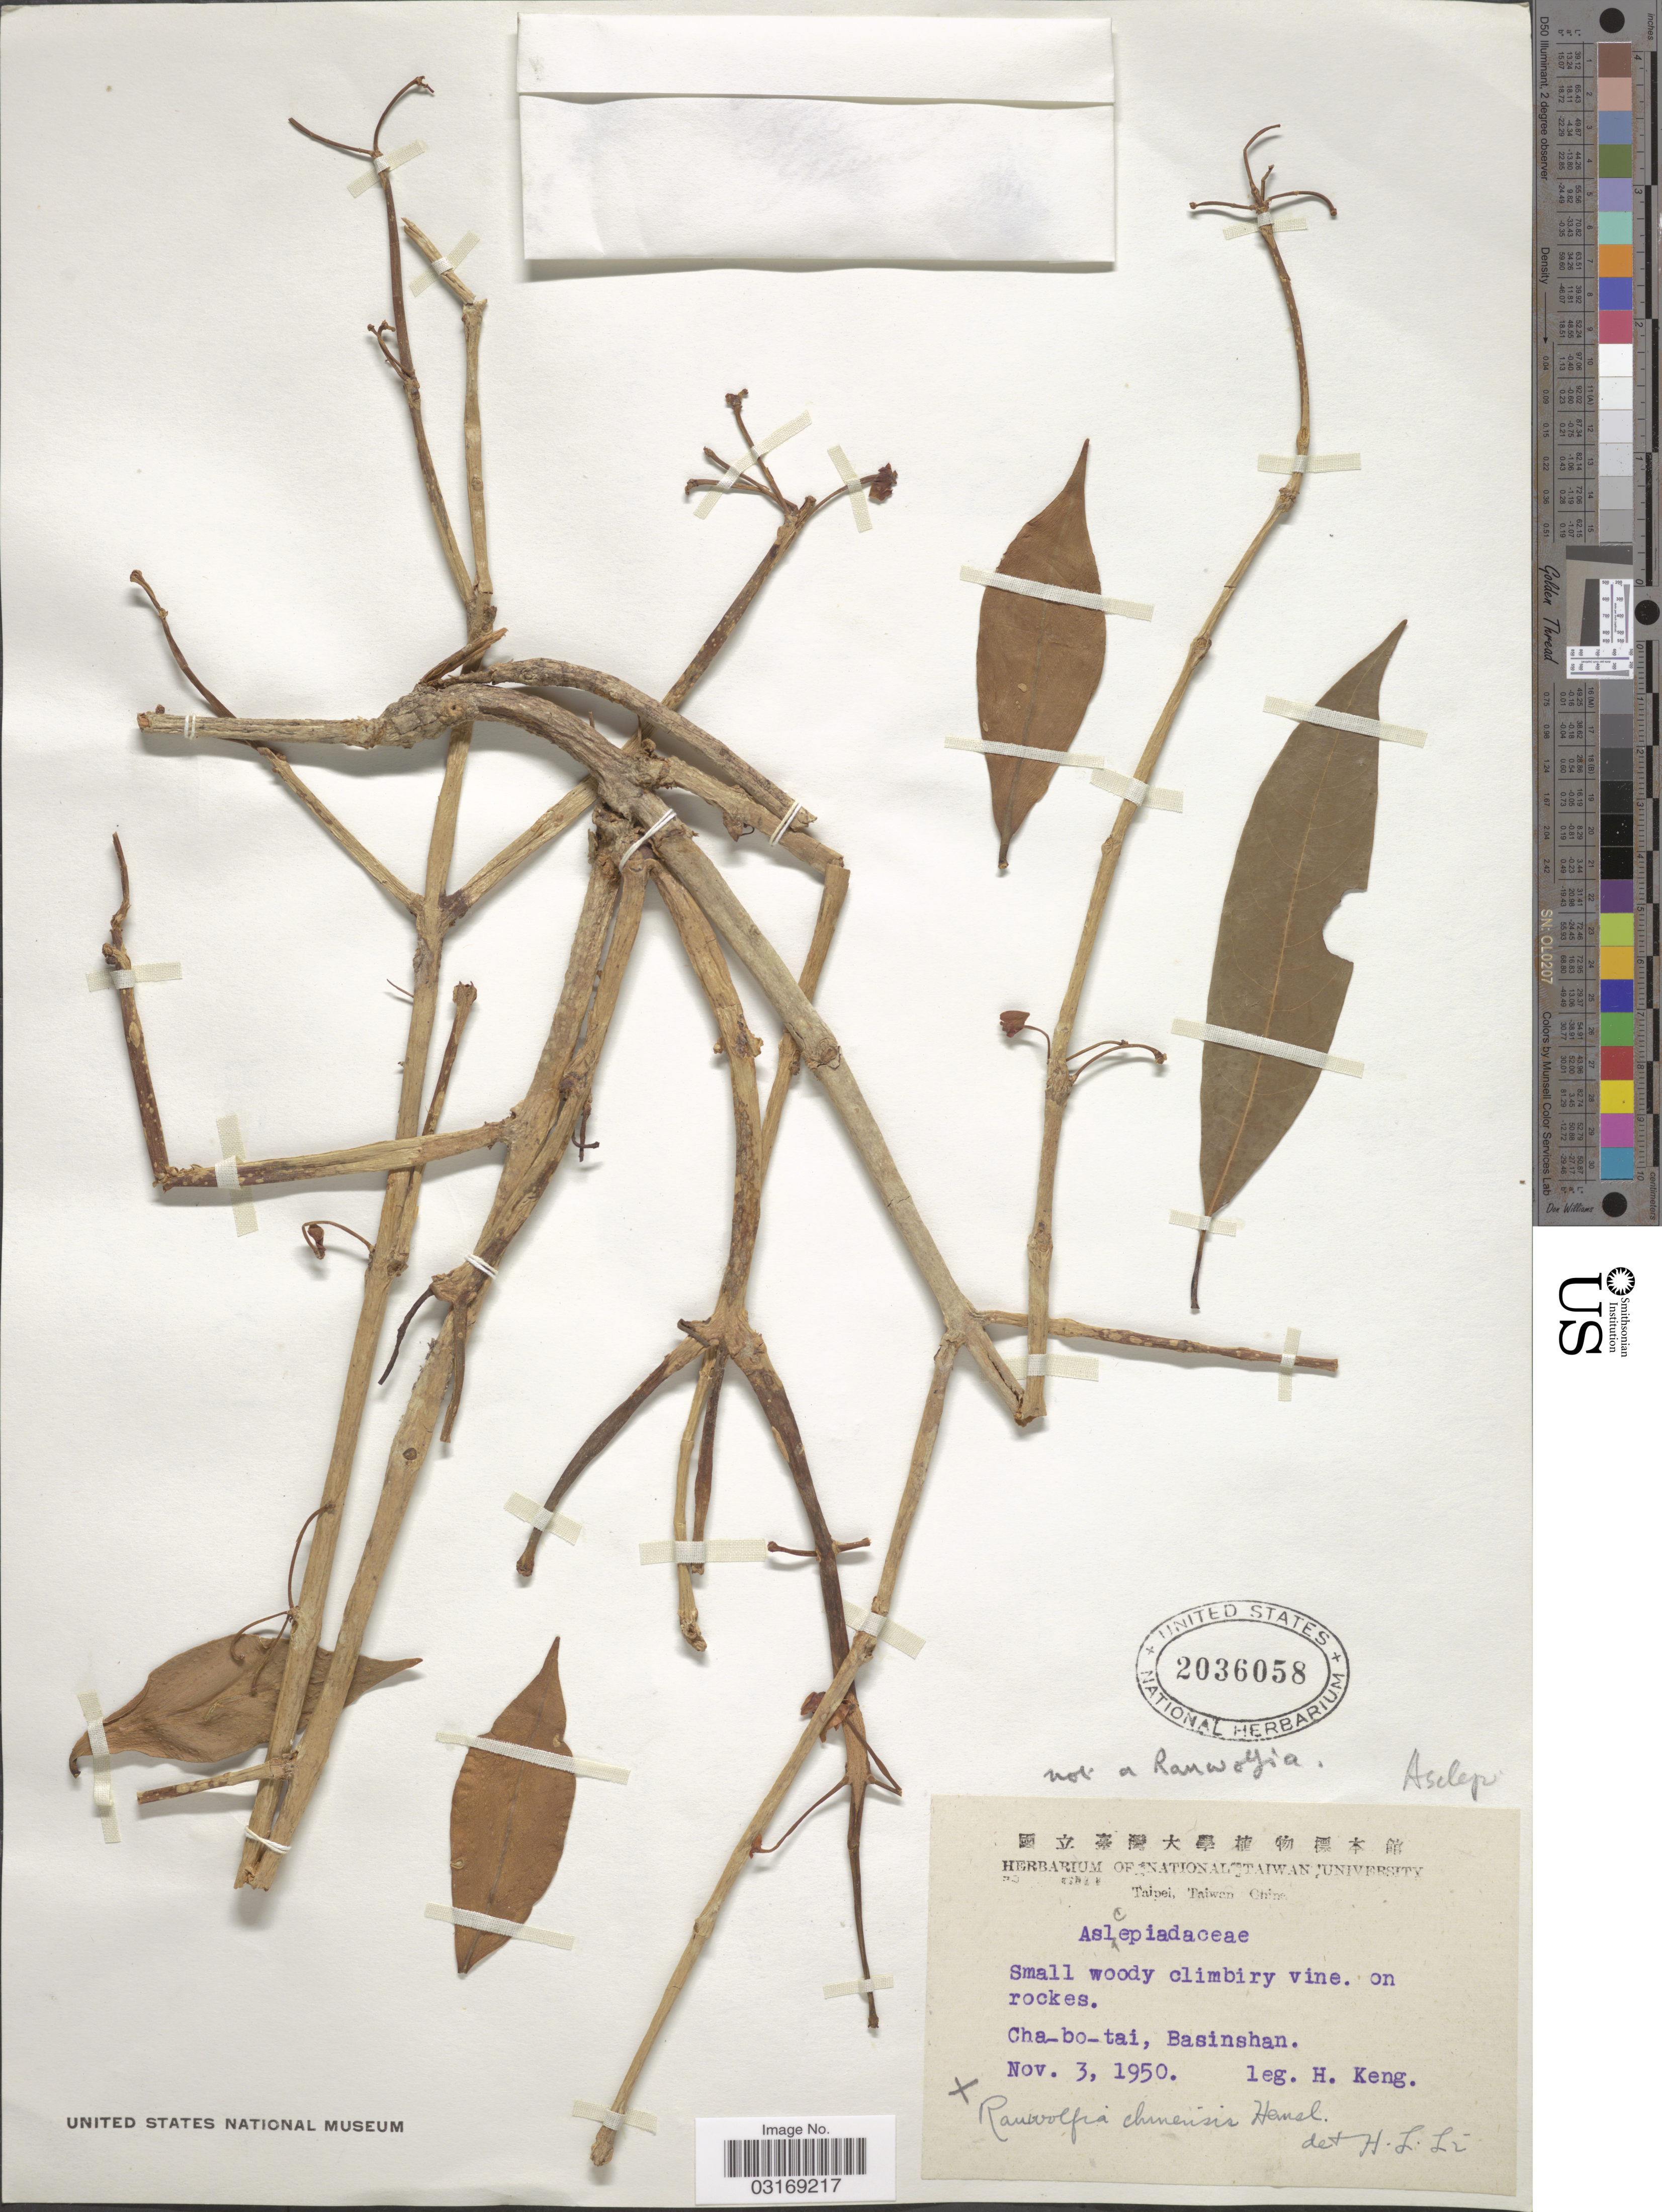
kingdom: Plantae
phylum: Tracheophyta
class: Magnoliopsida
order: Gentianales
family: Apocynaceae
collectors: H. Keng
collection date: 1950-11-03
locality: Cha-bo-tai, Basinshan.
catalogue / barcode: US 2036058